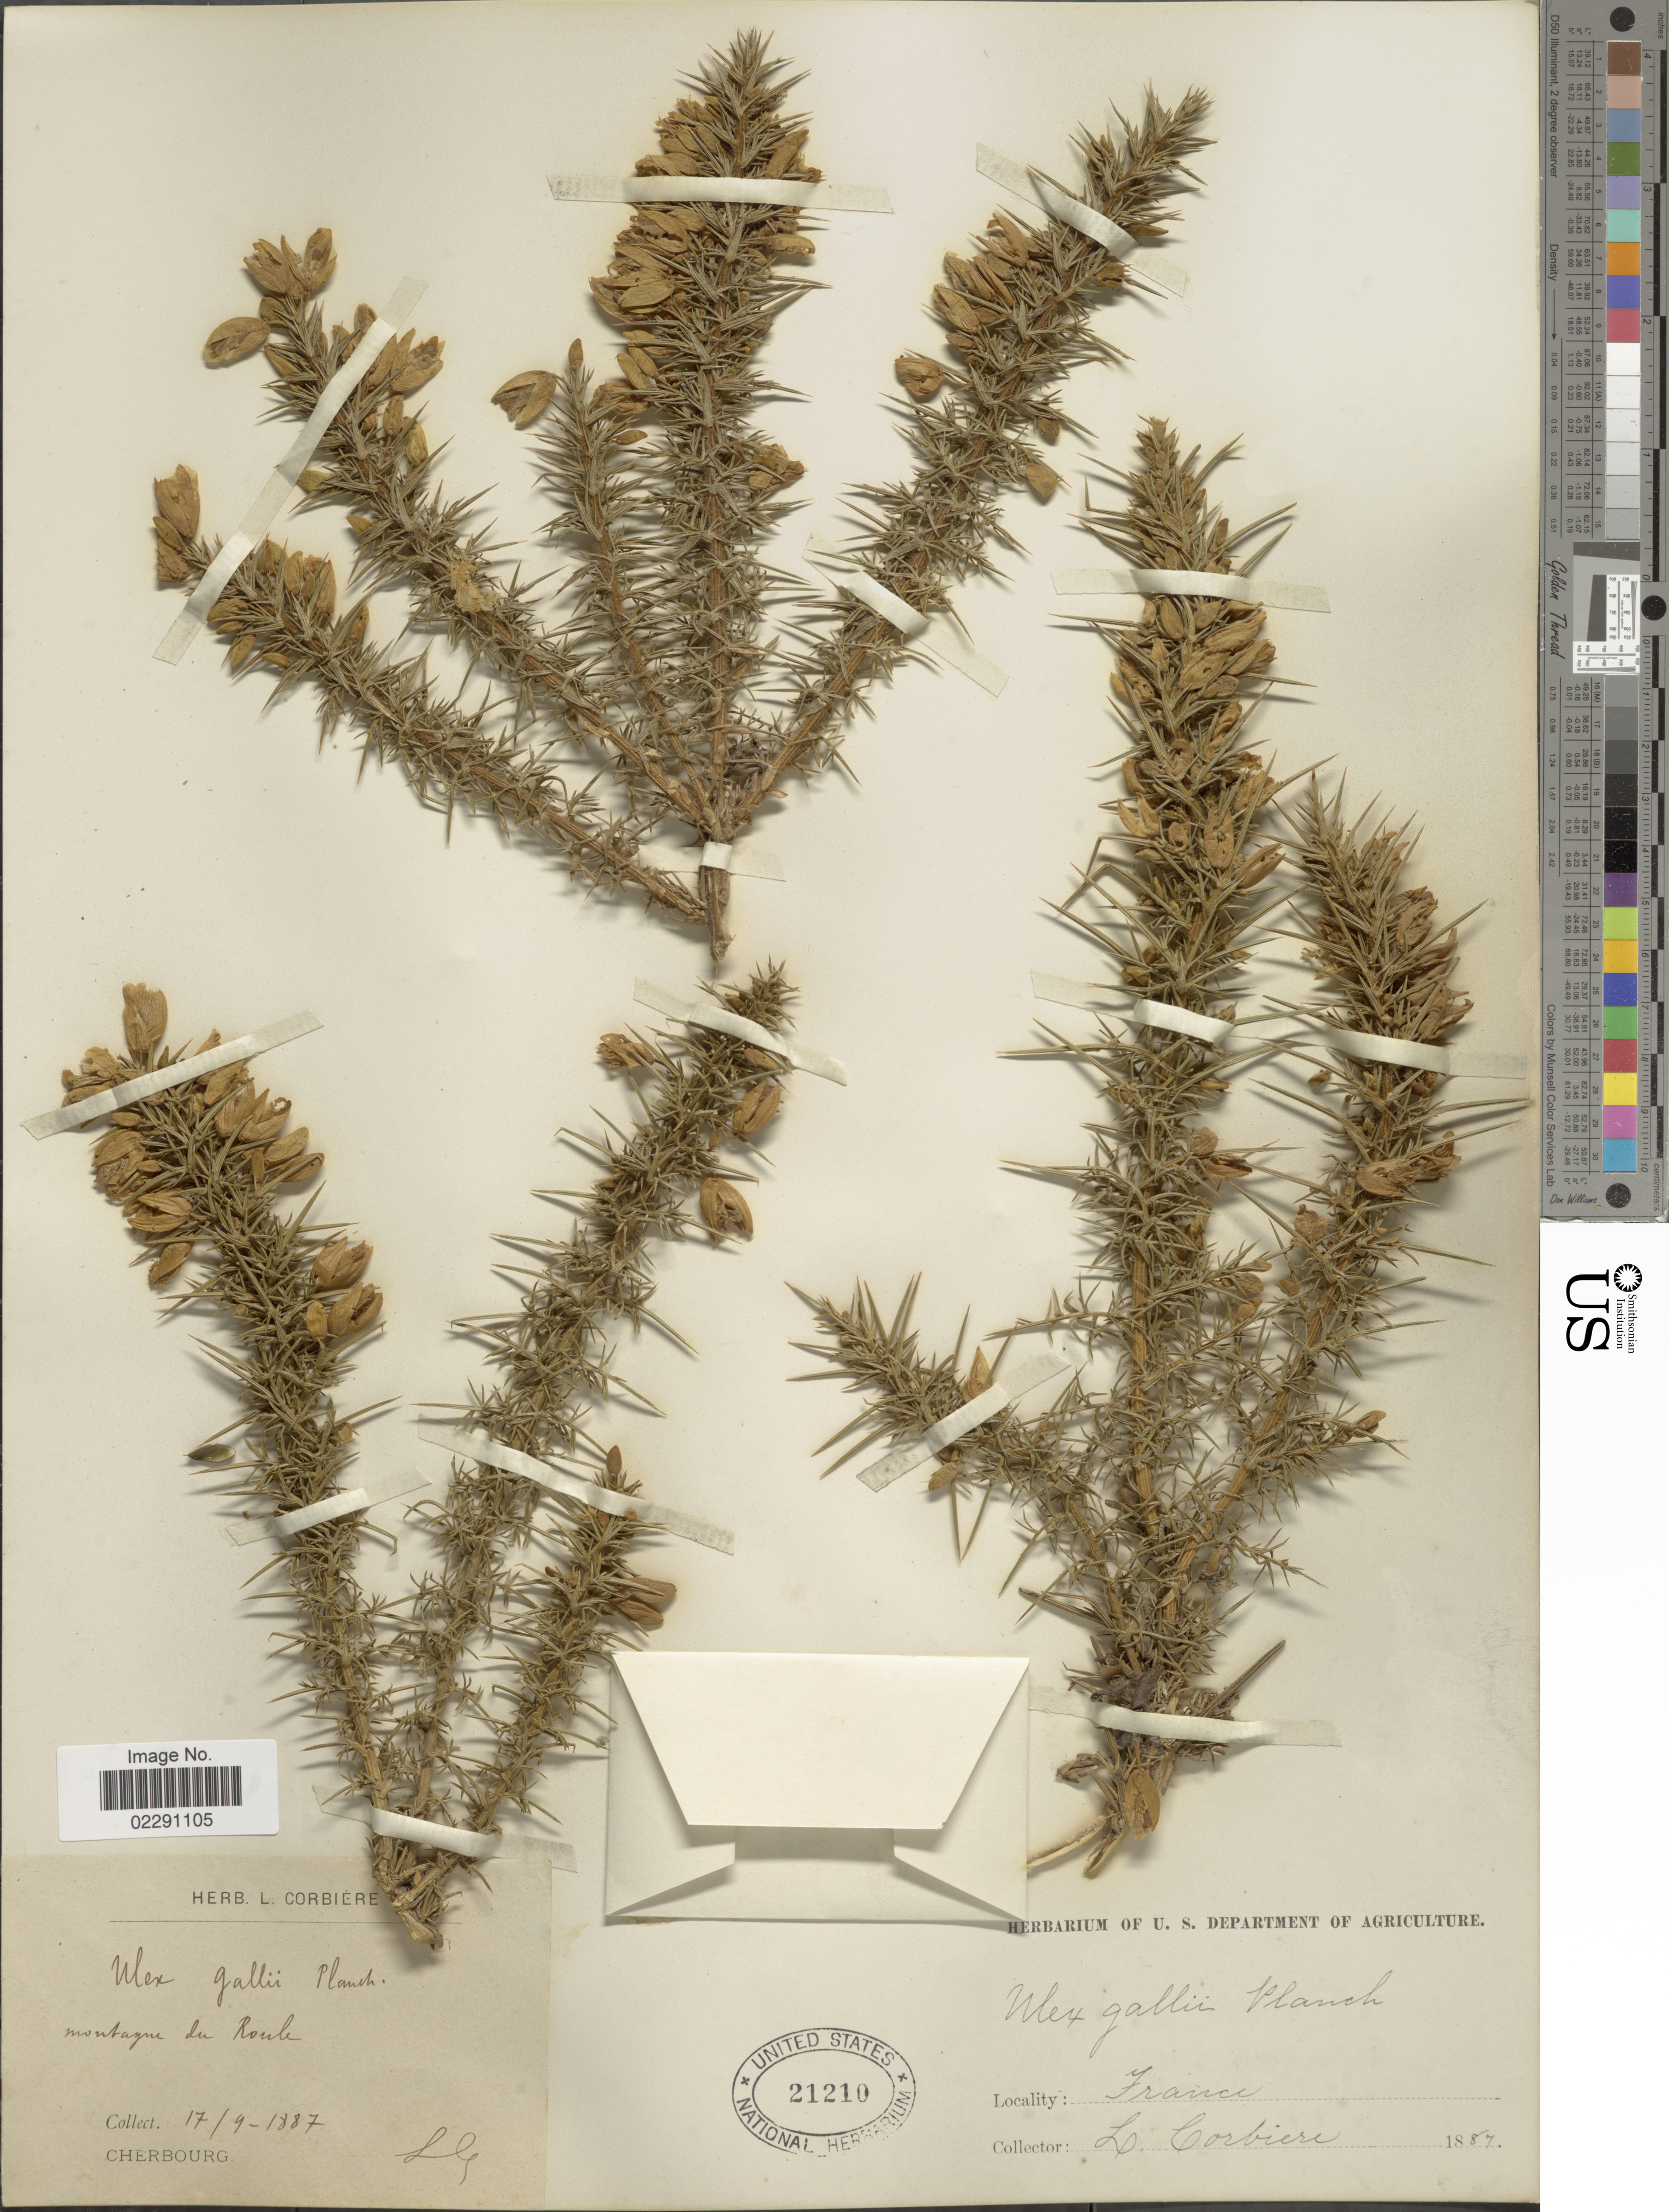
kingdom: Plantae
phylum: Tracheophyta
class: Magnoliopsida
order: Fabales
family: Fabaceae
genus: Ulex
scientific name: Ulex gallii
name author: Planch.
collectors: L. Corbière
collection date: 1887-09-17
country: France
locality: Montagne du Roule, Cherbourg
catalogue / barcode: US 21210